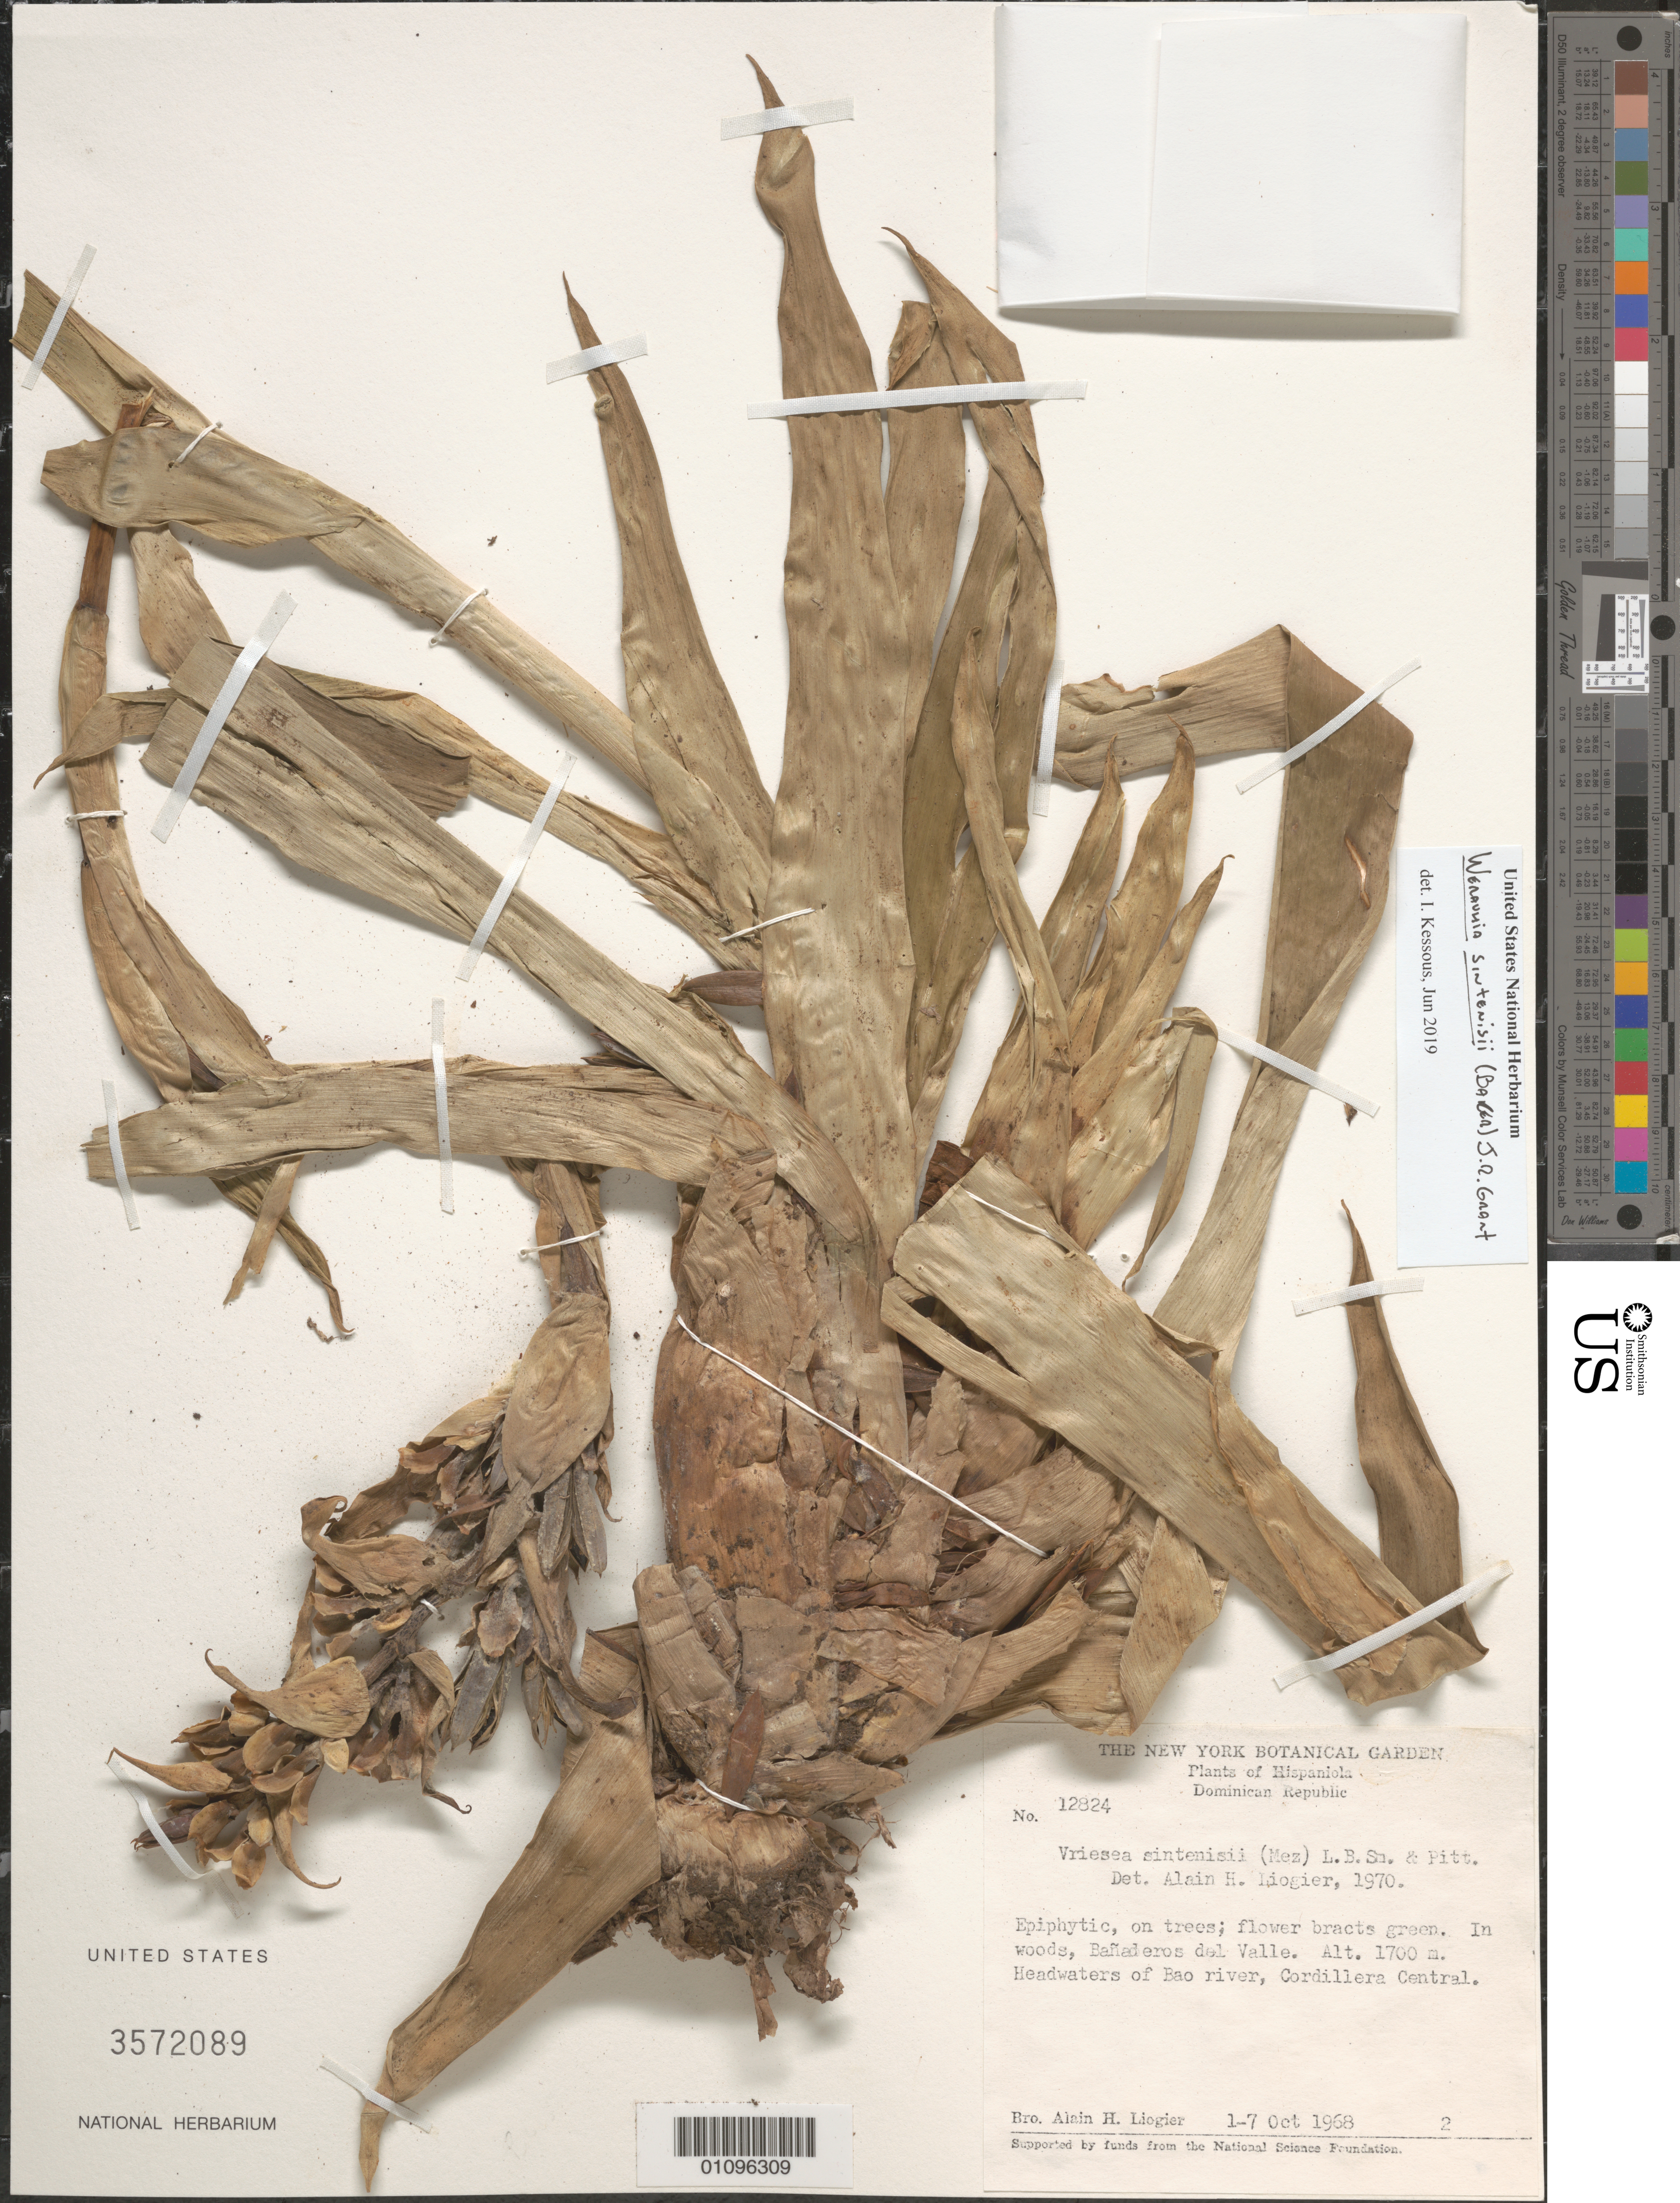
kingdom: Plantae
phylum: Tracheophyta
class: Liliopsida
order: Poales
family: Bromeliaceae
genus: Werauhia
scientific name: Werauhia sintenisii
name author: (Baker) J.R. Grant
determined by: Kessous, Igor M.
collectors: A. H. Liogier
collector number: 12824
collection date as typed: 01 Oct 1968 to 07 Oct 1968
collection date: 1968-10-01/1968-10-07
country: Dominican Republic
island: Hispaniola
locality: Cordillera Central, headwaters of Bao River; Bañaderos del Valle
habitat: In woods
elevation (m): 1700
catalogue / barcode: US 3572089